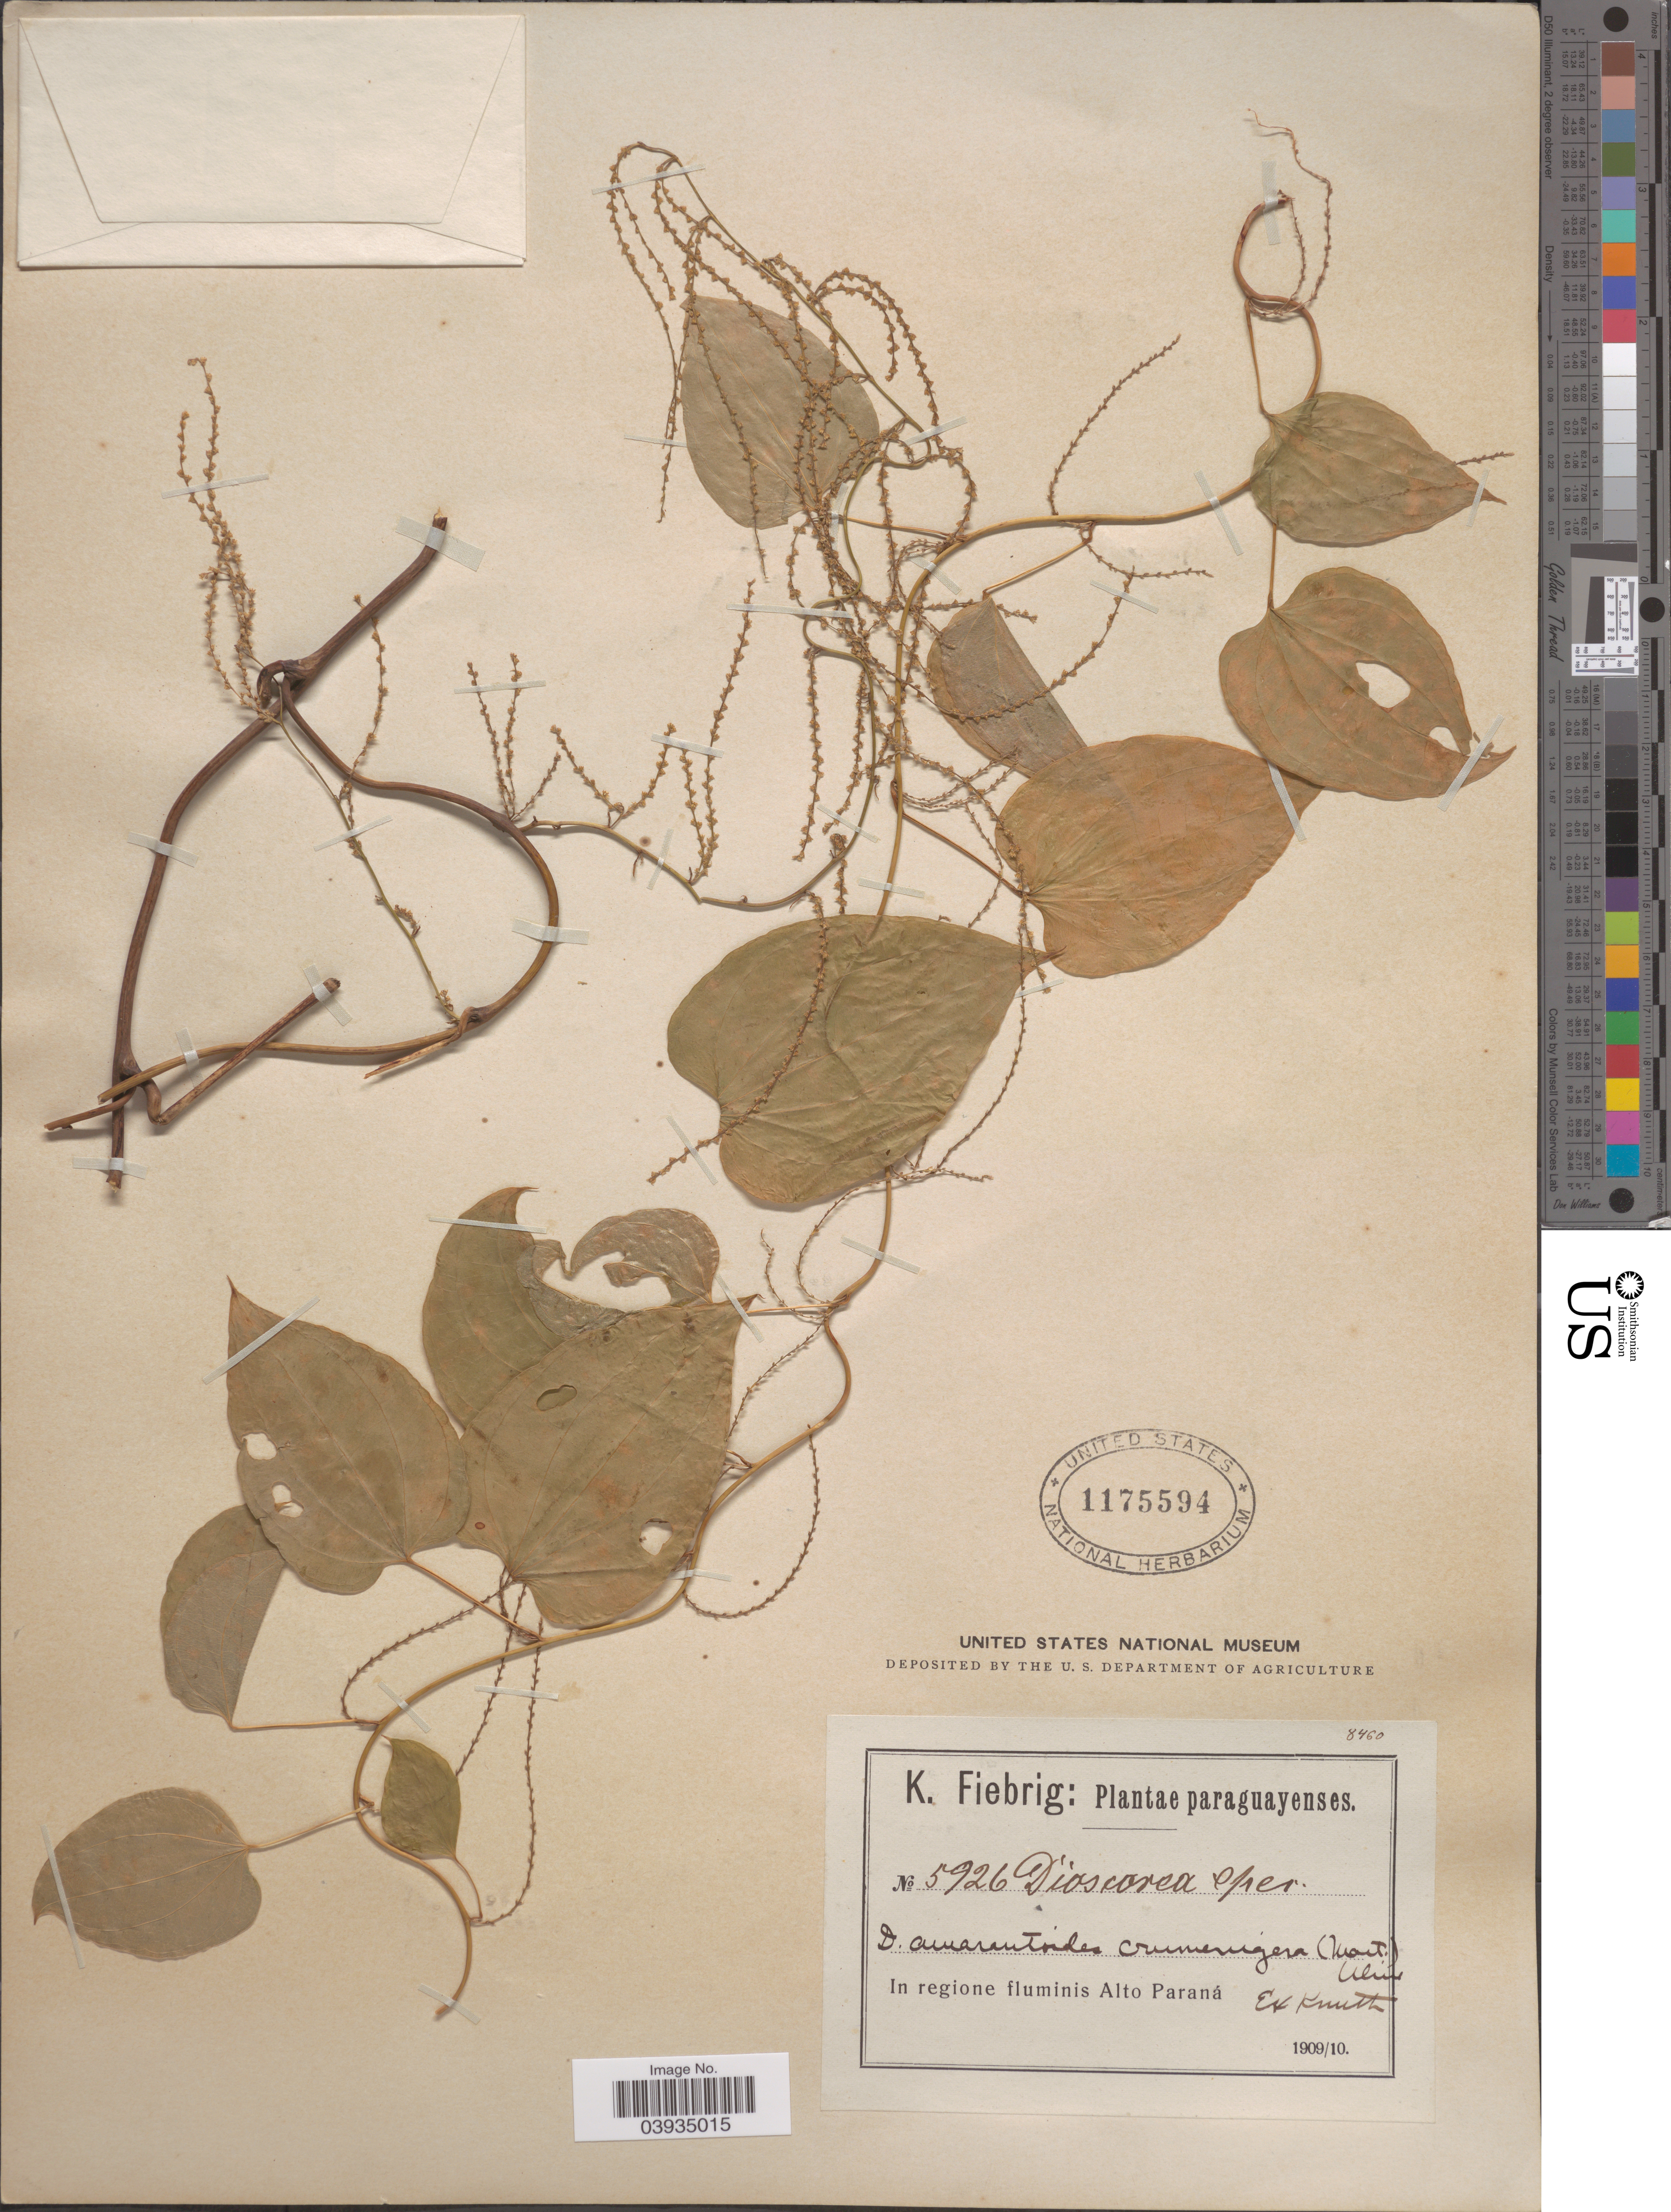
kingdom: Plantae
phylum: Tracheophyta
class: Liliopsida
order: Dioscoreales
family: Dioscoreaceae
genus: Dioscorea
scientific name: Dioscorea amaranthoides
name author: C. Presl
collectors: K. Fiebrig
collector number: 5926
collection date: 1909/1910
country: Paraguay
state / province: Alto Parana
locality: In regione fluminis Alto Paraná.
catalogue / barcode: US 1175594